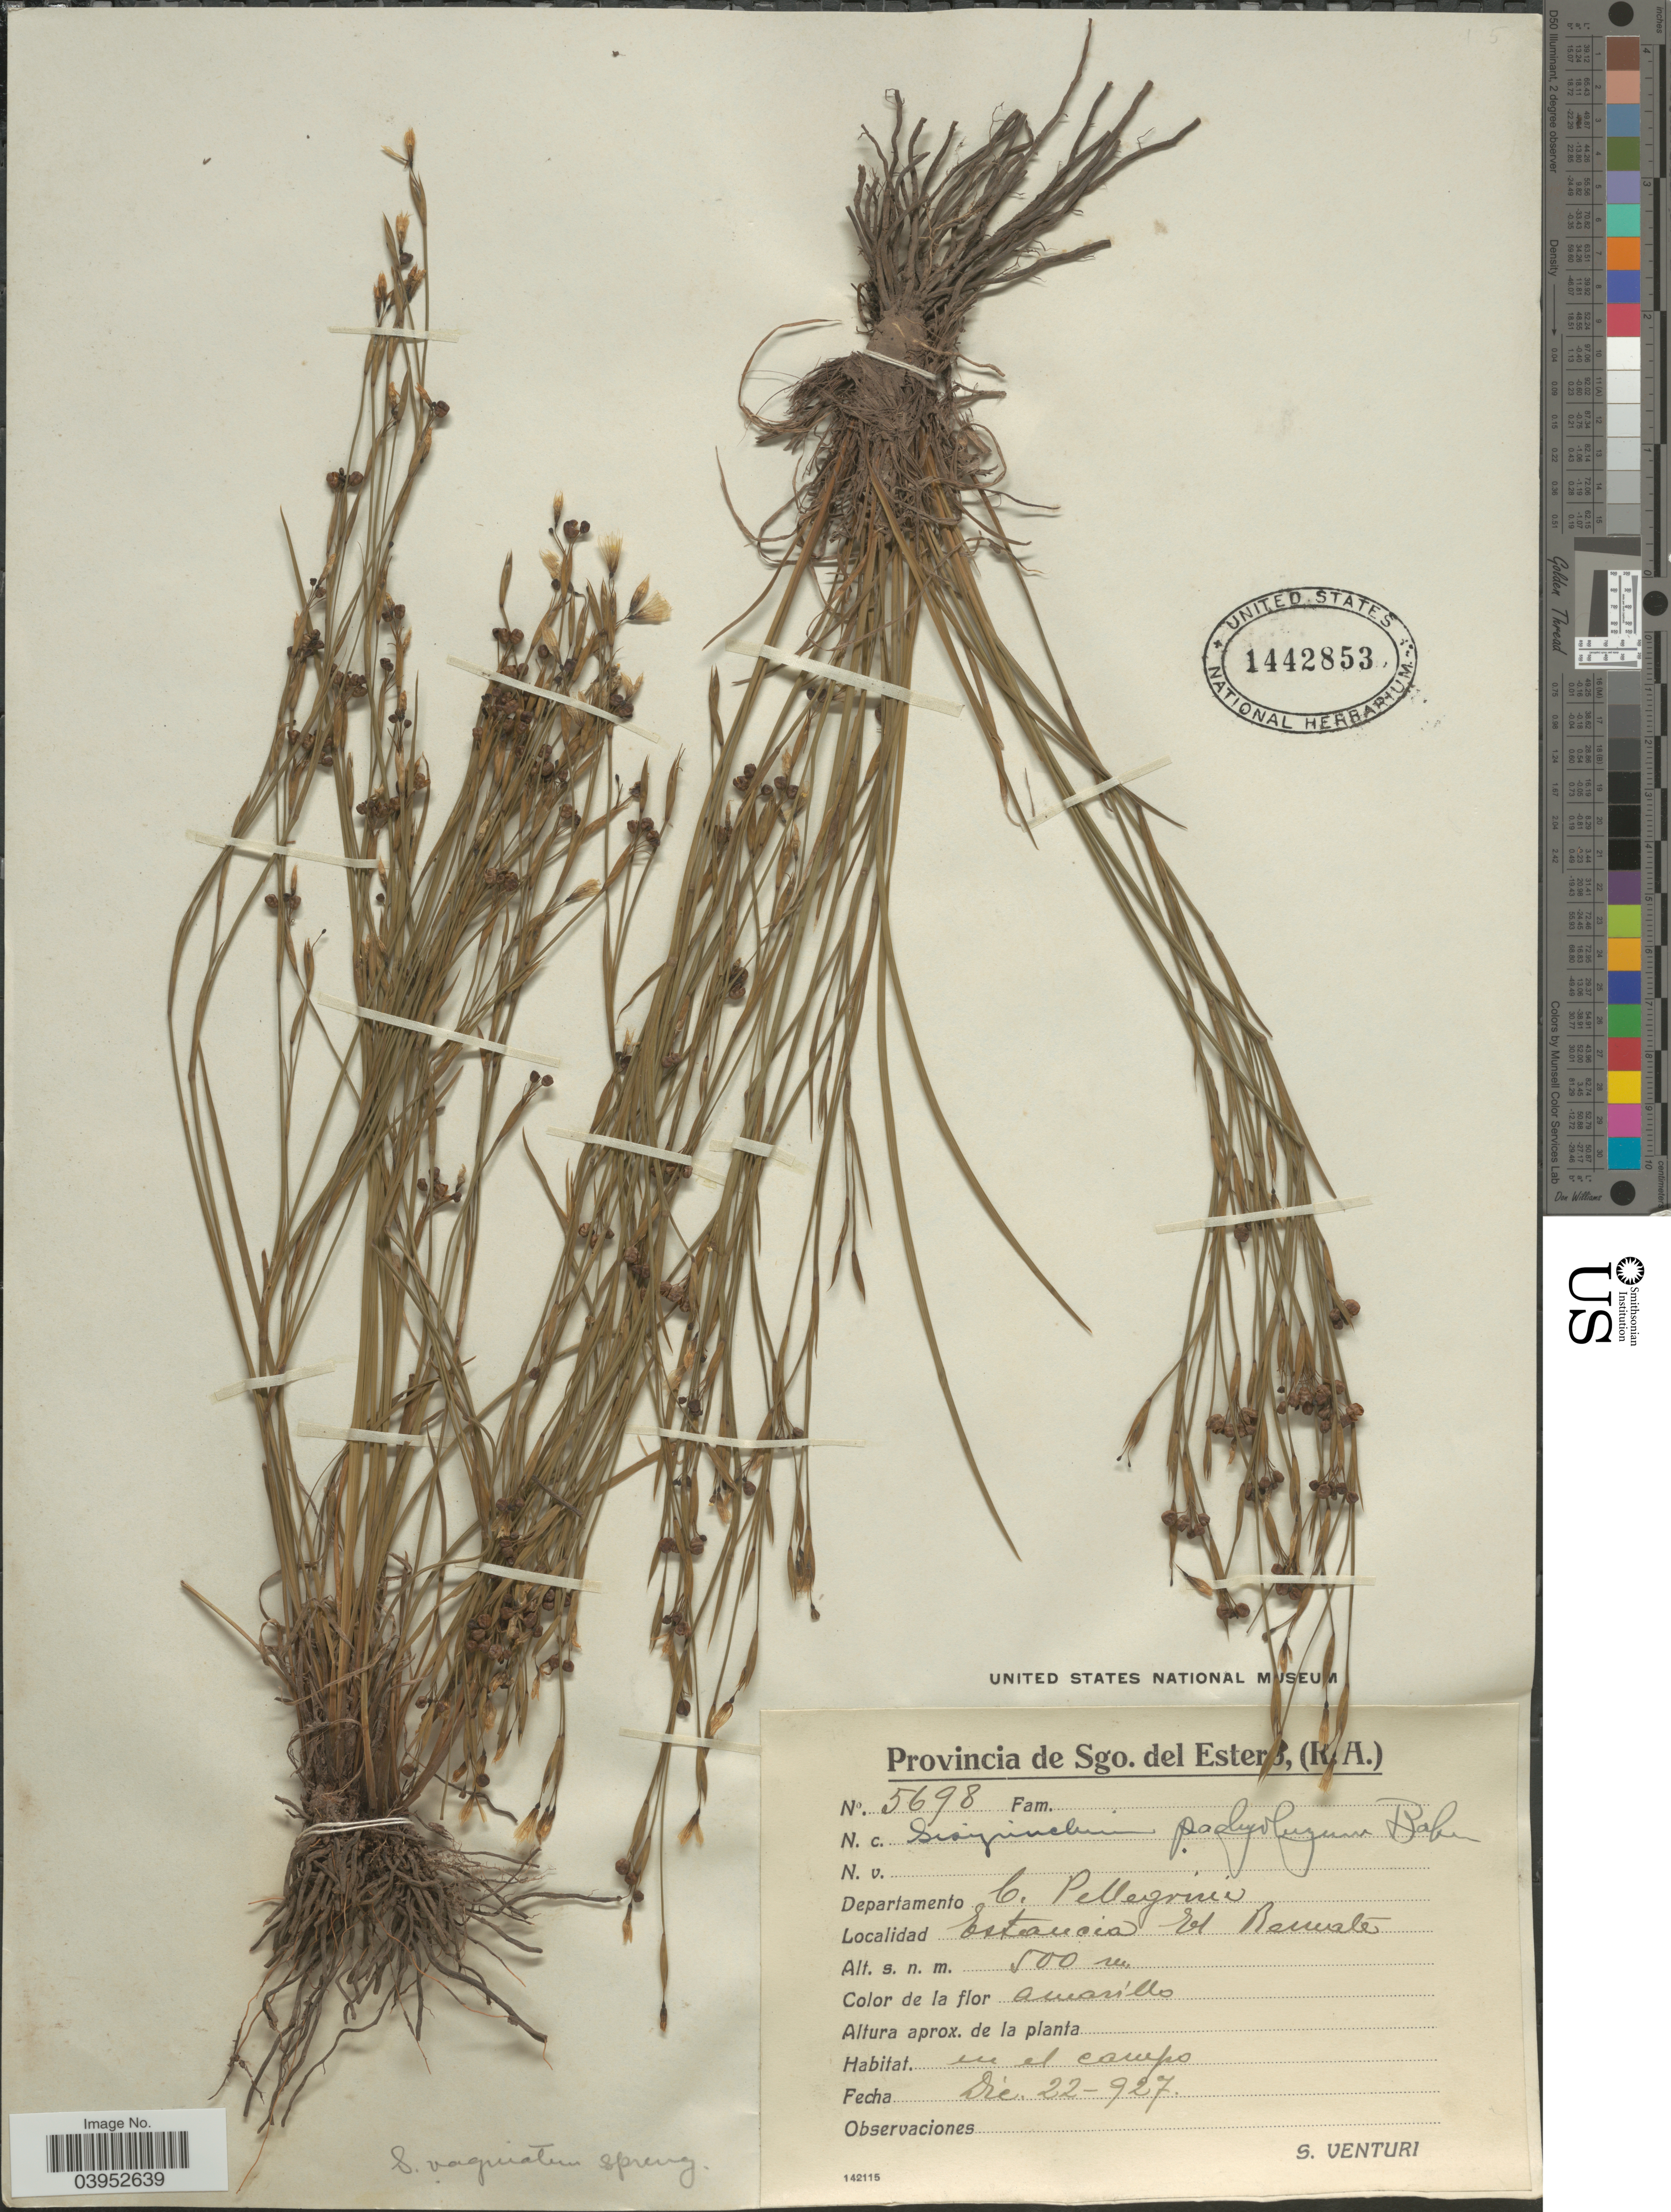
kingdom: Plantae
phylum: Tracheophyta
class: Liliopsida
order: Asparagales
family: Iridaceae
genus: Sisyrinchium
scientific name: Sisyrinchium vaginatum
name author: Spreng.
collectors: S. Venturi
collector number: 5698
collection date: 1927-12-22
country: Argentina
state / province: Santiago del Estero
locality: Sgo. del Estero. Departamento C. Pellegrini. Estancia El Remate.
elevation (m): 500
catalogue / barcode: US 1442853